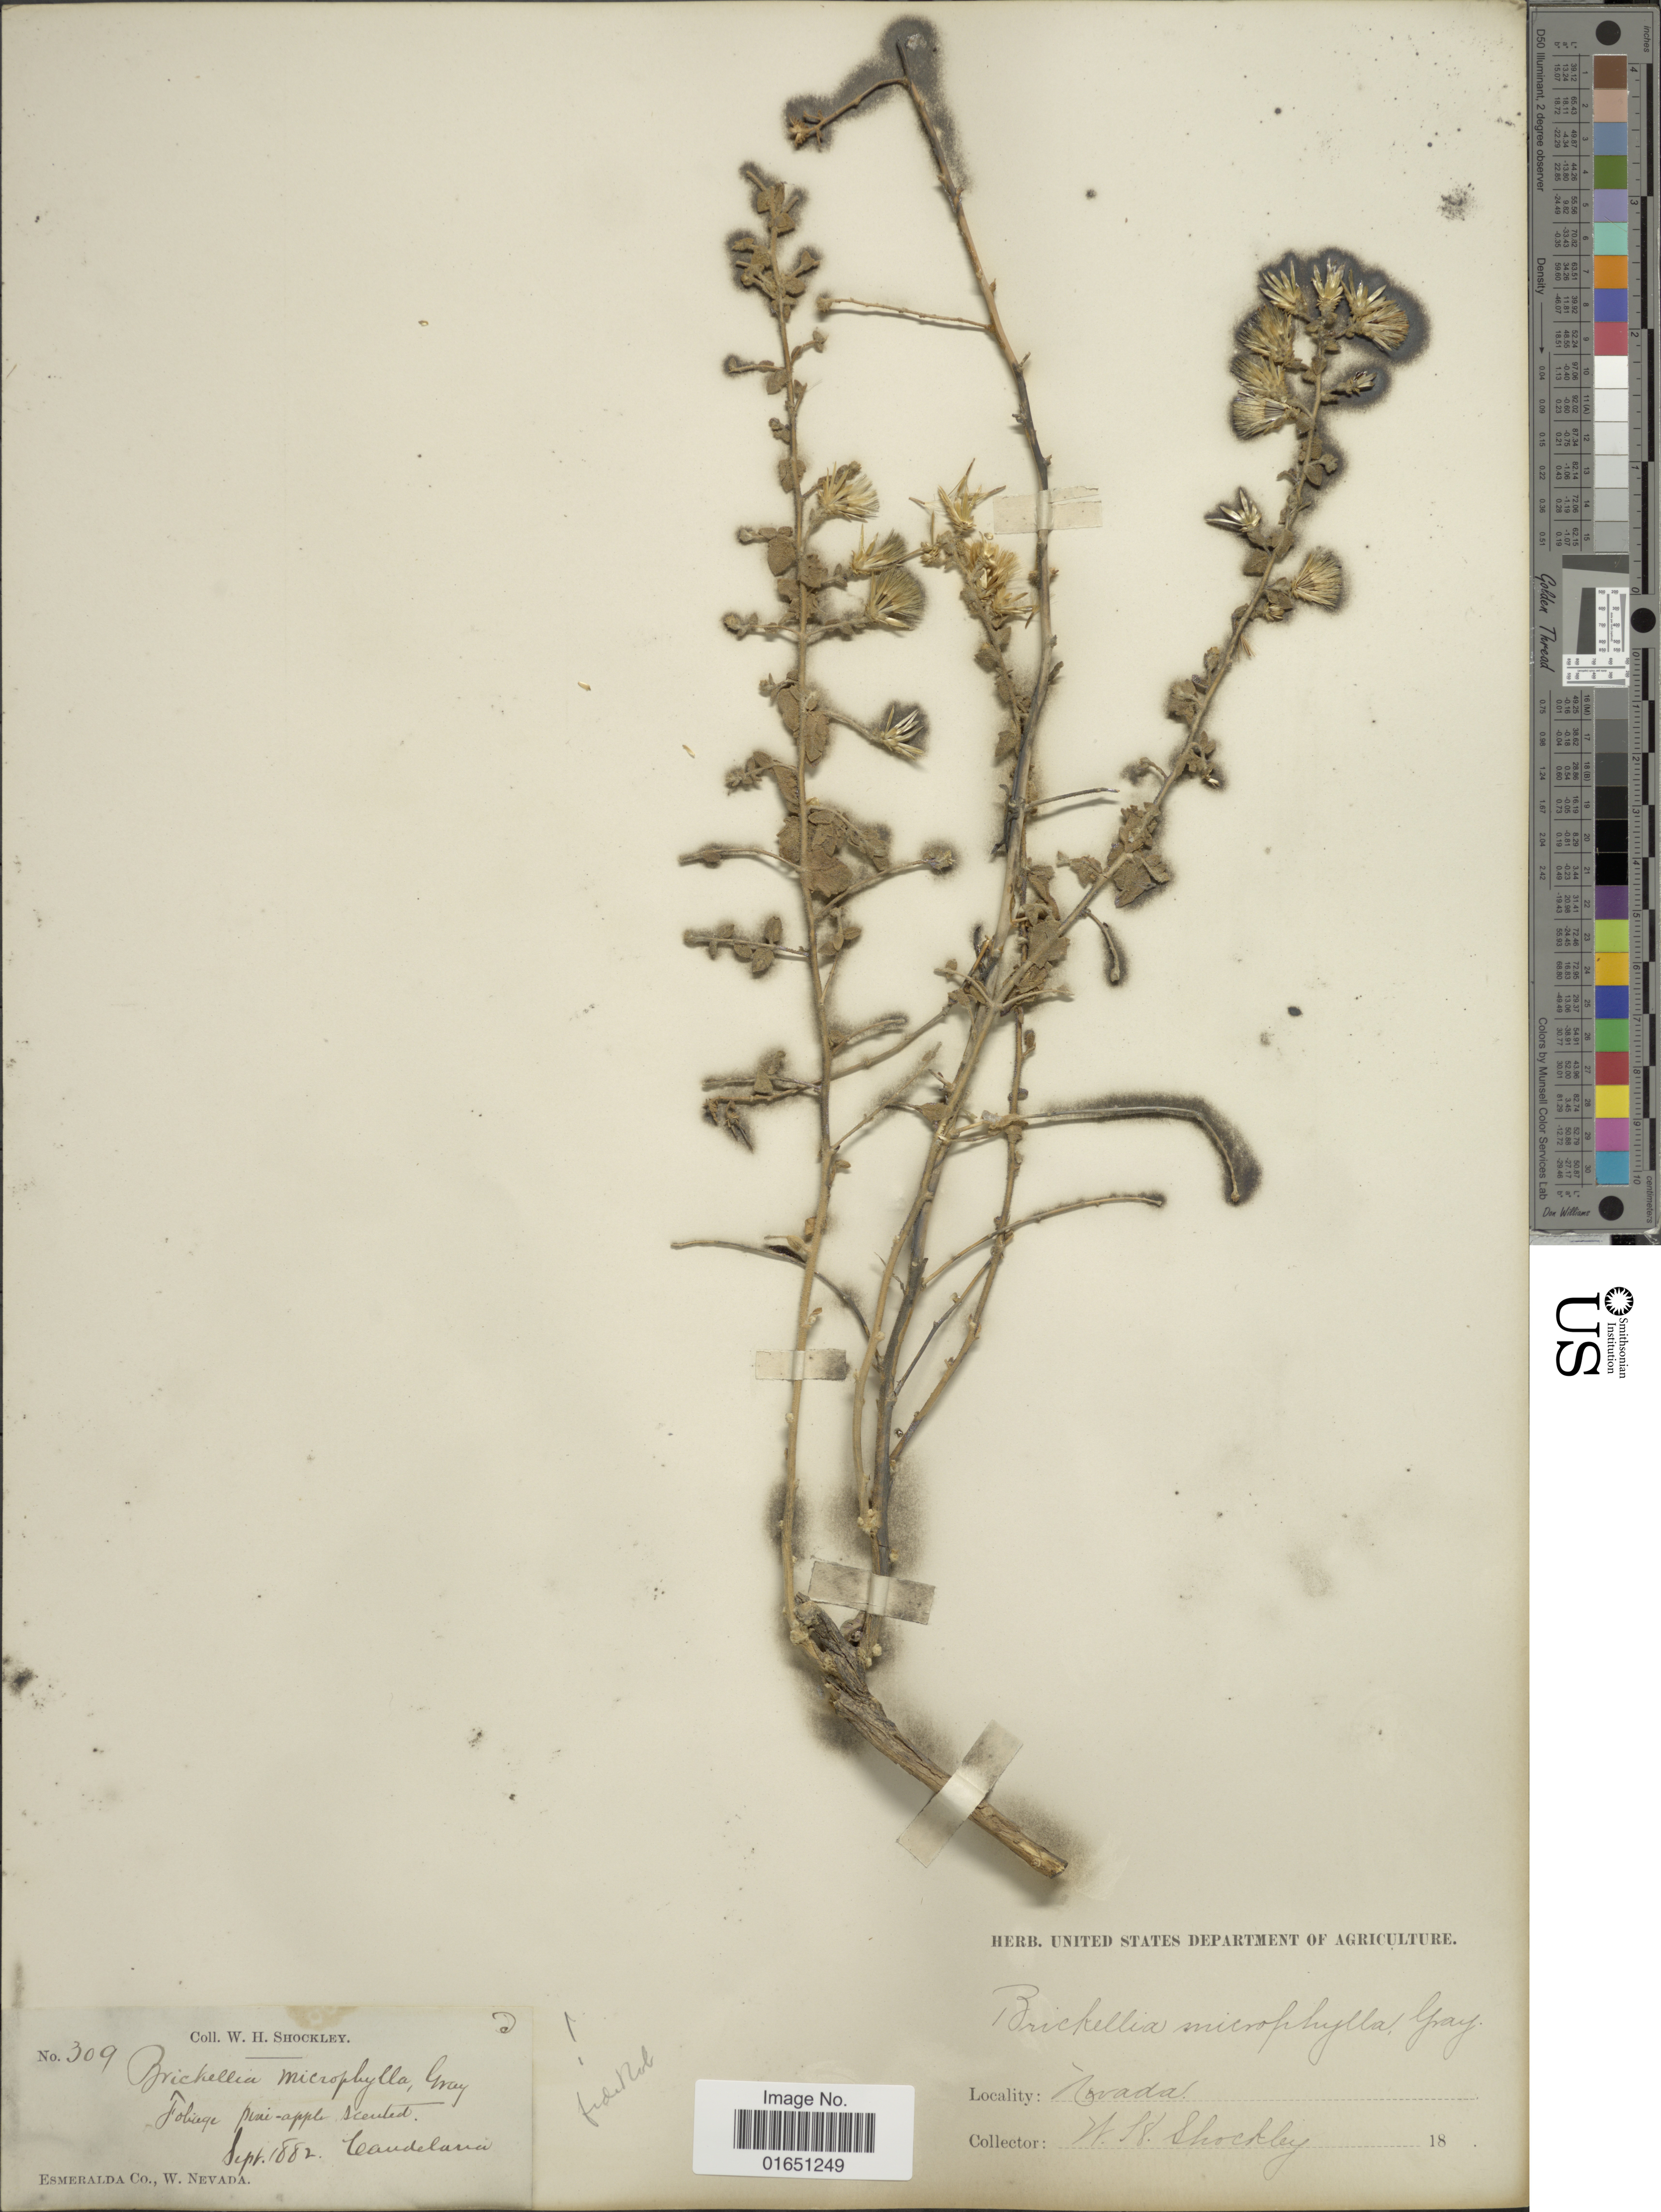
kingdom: Plantae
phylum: Tracheophyta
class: Magnoliopsida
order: Asterales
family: Asteraceae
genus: Brickellia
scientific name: Brickellia microphylla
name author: (Nutt.) A. Gray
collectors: W. Shockley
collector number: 309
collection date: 1882-09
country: United States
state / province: Nevada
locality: Fobage pine-apple scendet, Candelana, Esmeralda Co., W. Nevada